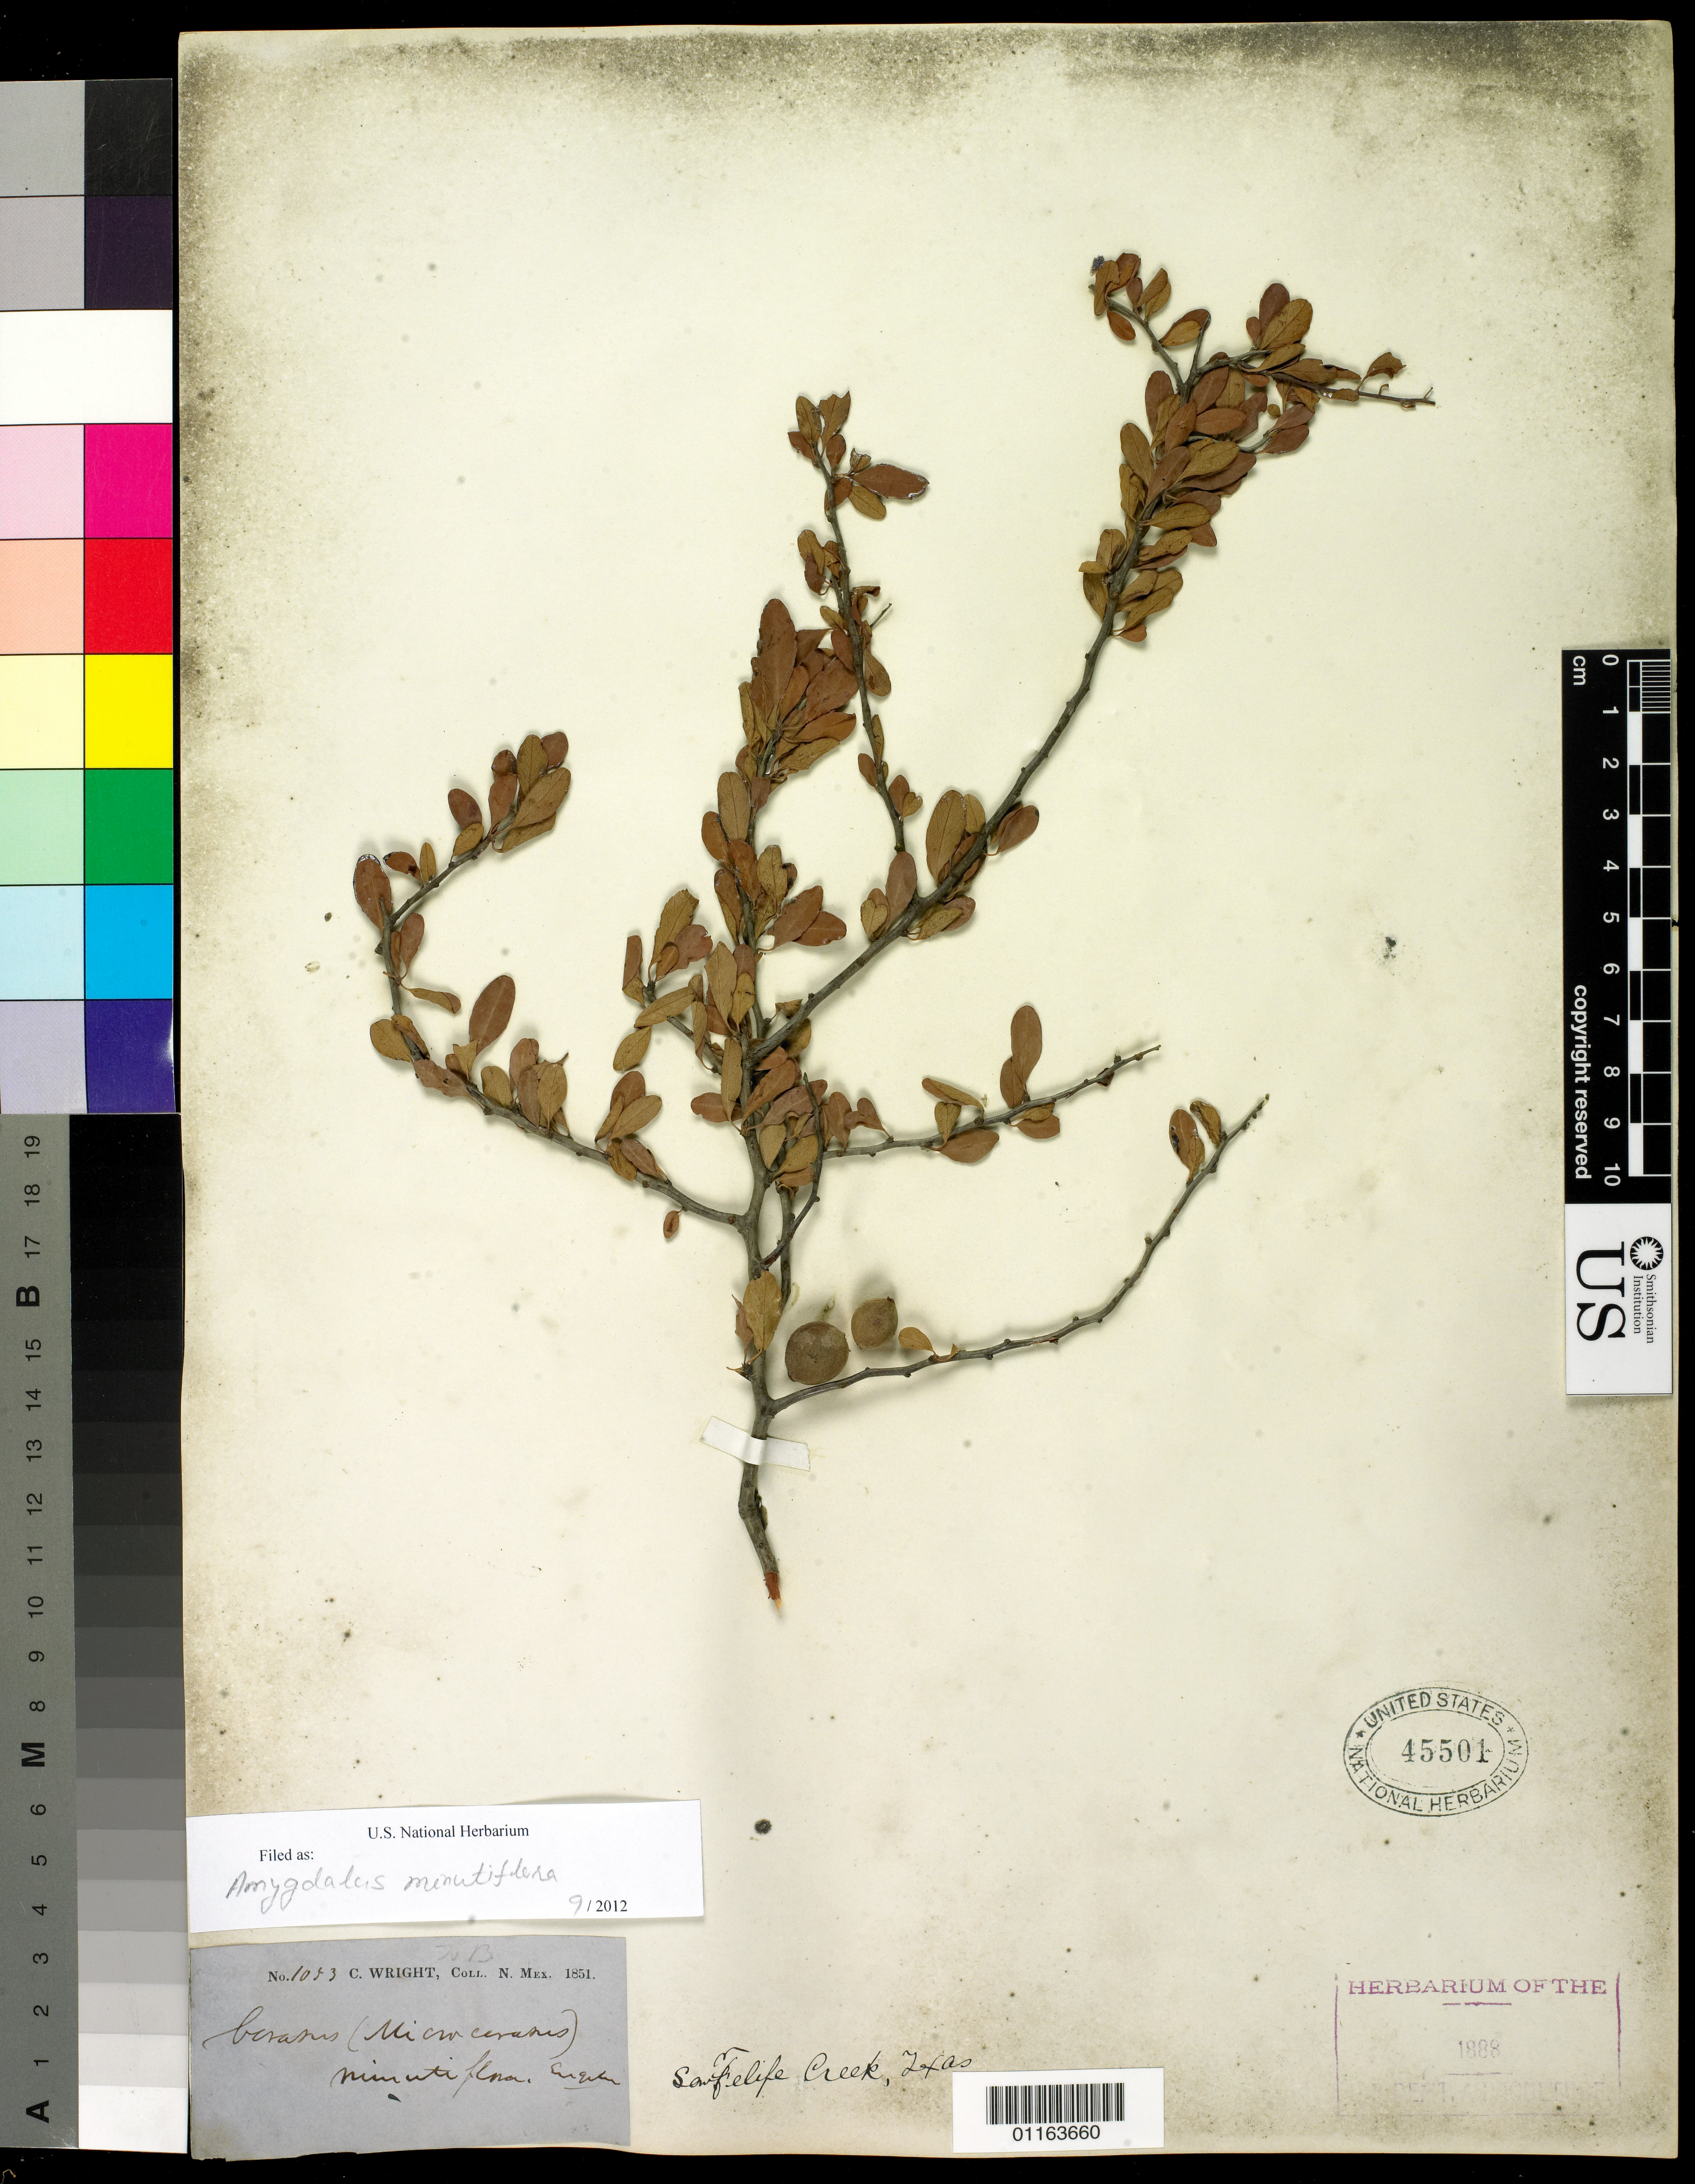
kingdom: Plantae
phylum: Tracheophyta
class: Magnoliopsida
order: Rosales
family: Rosaceae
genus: Prunus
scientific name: Prunus minutiflora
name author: Engelm. ex A. Gray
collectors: C. Wright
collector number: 1053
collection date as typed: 1851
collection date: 1851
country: United States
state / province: New Mexico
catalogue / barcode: US 45501